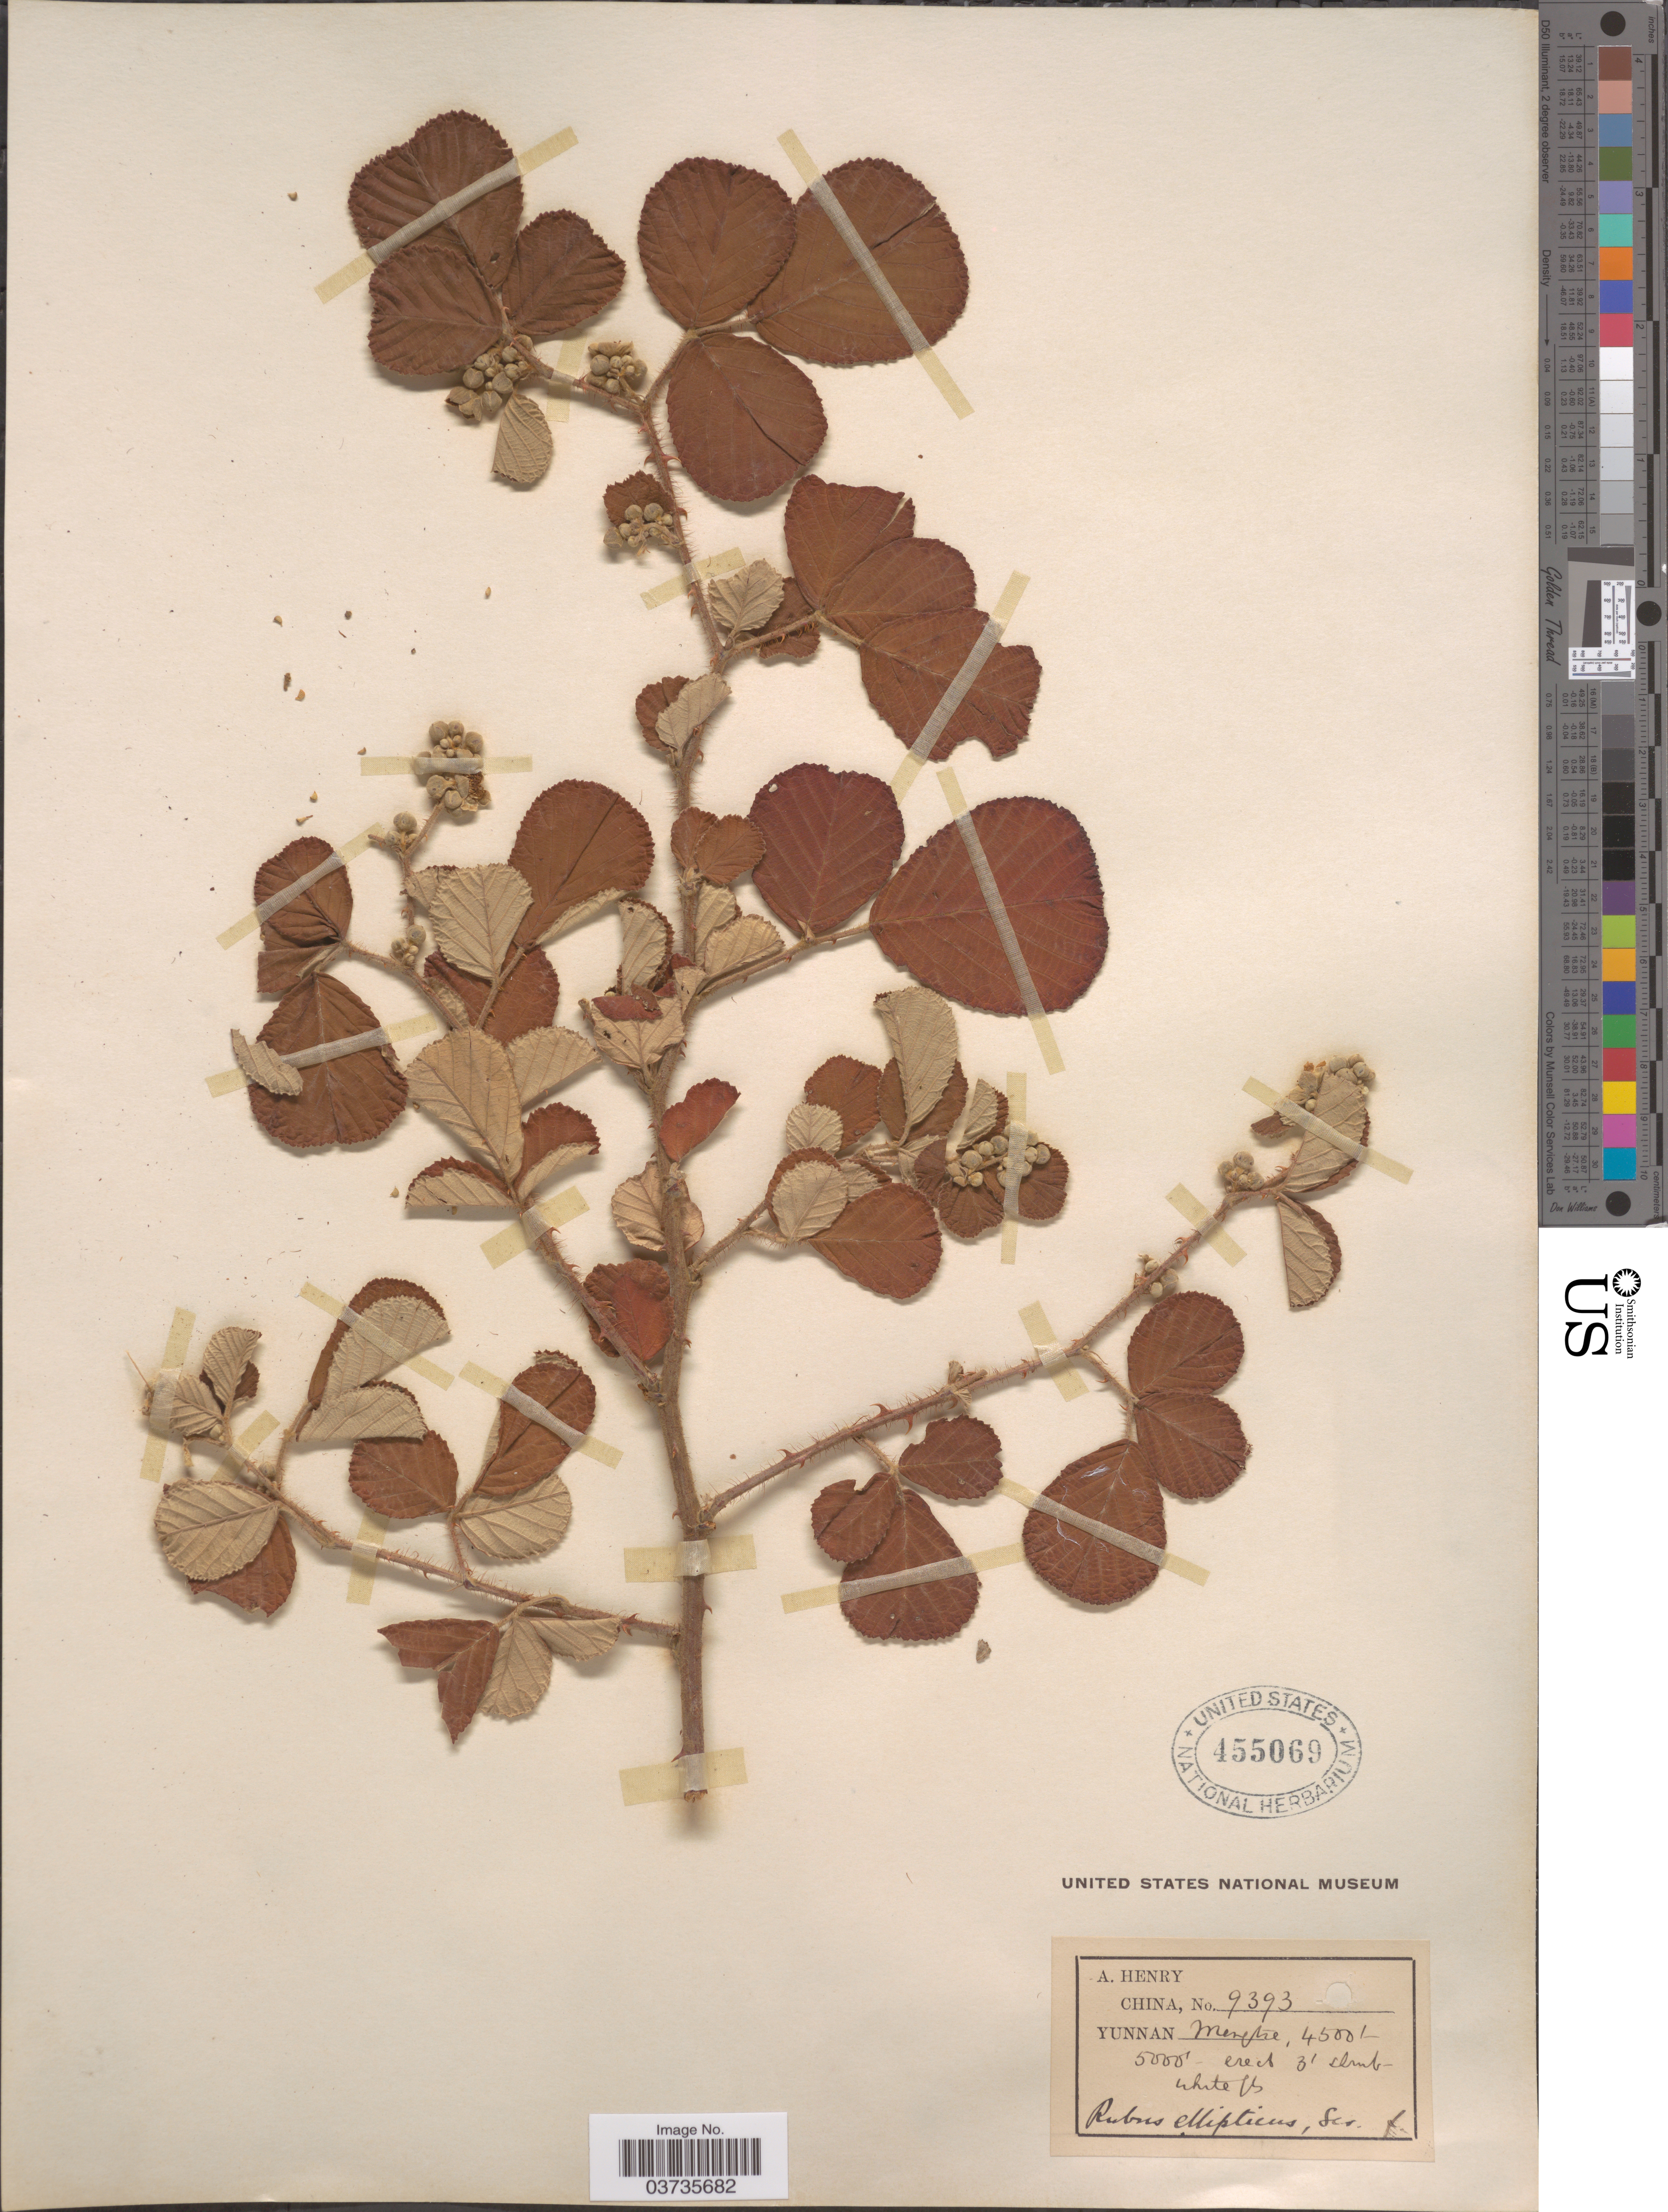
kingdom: Plantae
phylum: Tracheophyta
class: Magnoliopsida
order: Rosales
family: Rosaceae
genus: Rubus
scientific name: Rubus ellipticus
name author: Sm.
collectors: A. Henry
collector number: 9393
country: China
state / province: Yunnan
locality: Mengtze.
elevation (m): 1372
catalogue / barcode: US 455069